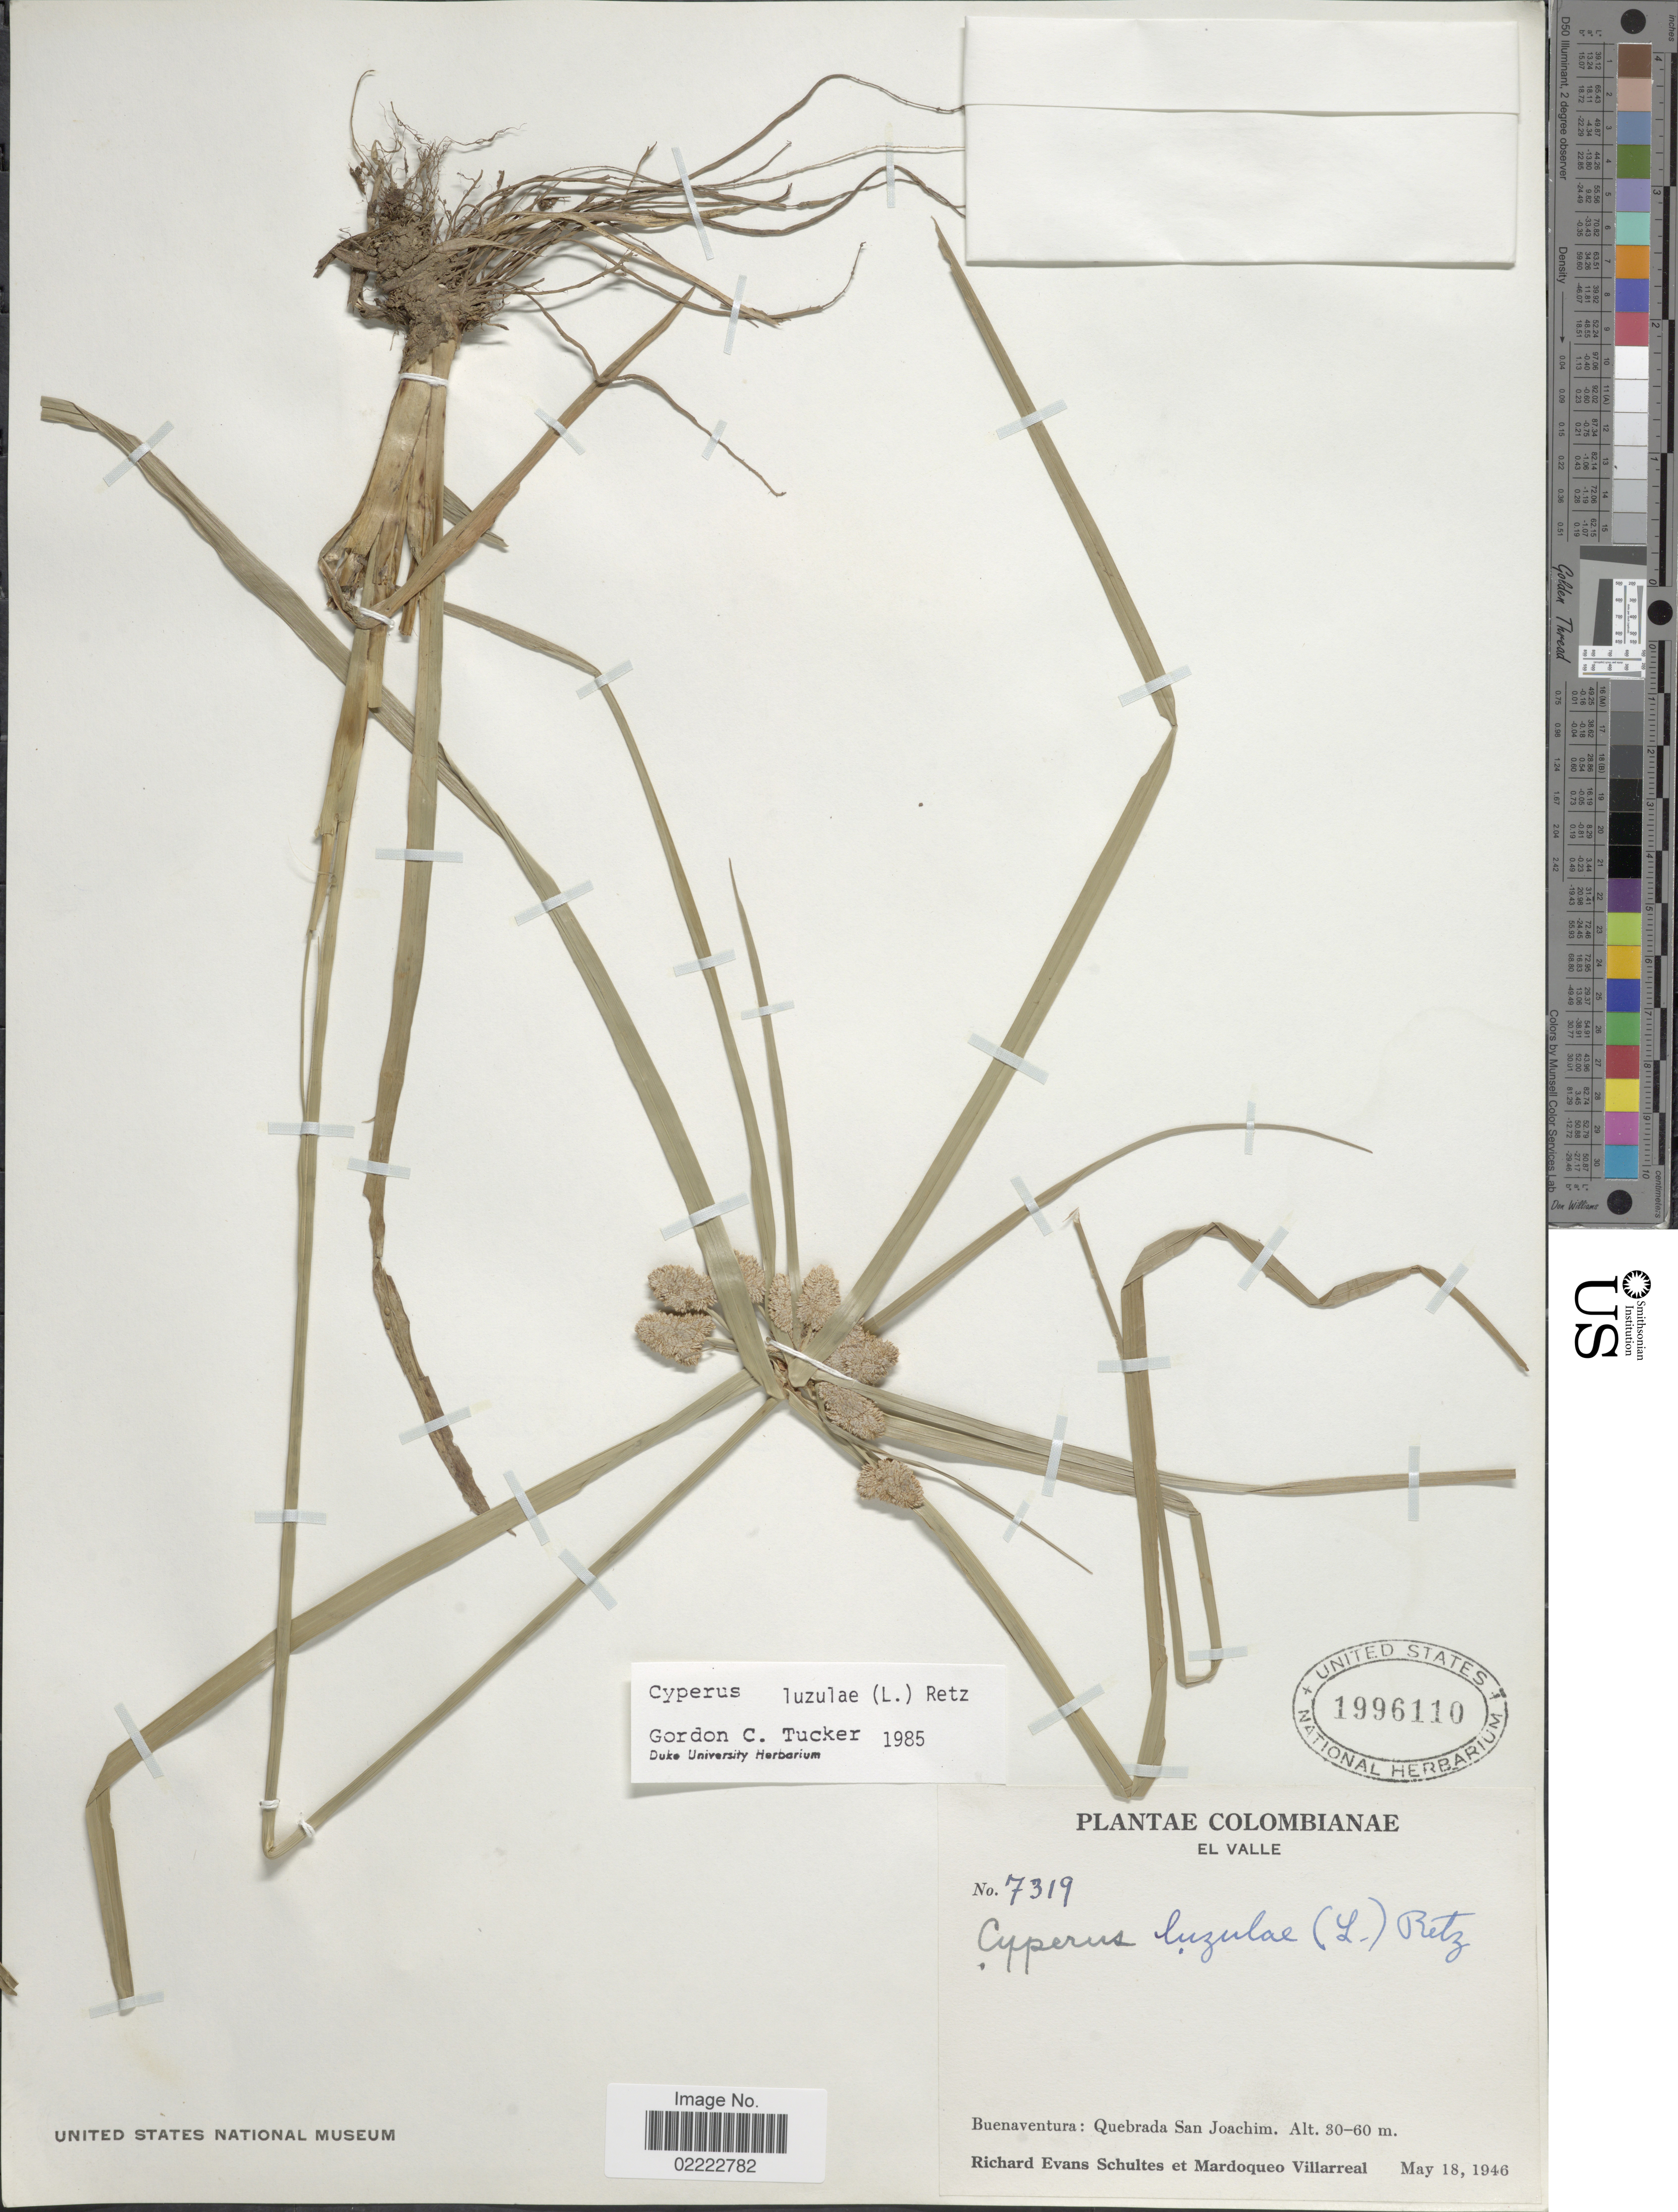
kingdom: Plantae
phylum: Tracheophyta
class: Liliopsida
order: Poales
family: Cyperaceae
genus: Cyperus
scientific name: Cyperus luzulae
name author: (L.) Rottb. ex Retz.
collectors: R. E. Schultes & M. Villareal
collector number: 7319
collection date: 1946-05-18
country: Colombia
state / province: Valle del Cauca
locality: El Valle, Buenaventura: Quebrada San Joachim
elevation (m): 30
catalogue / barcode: US 1996110